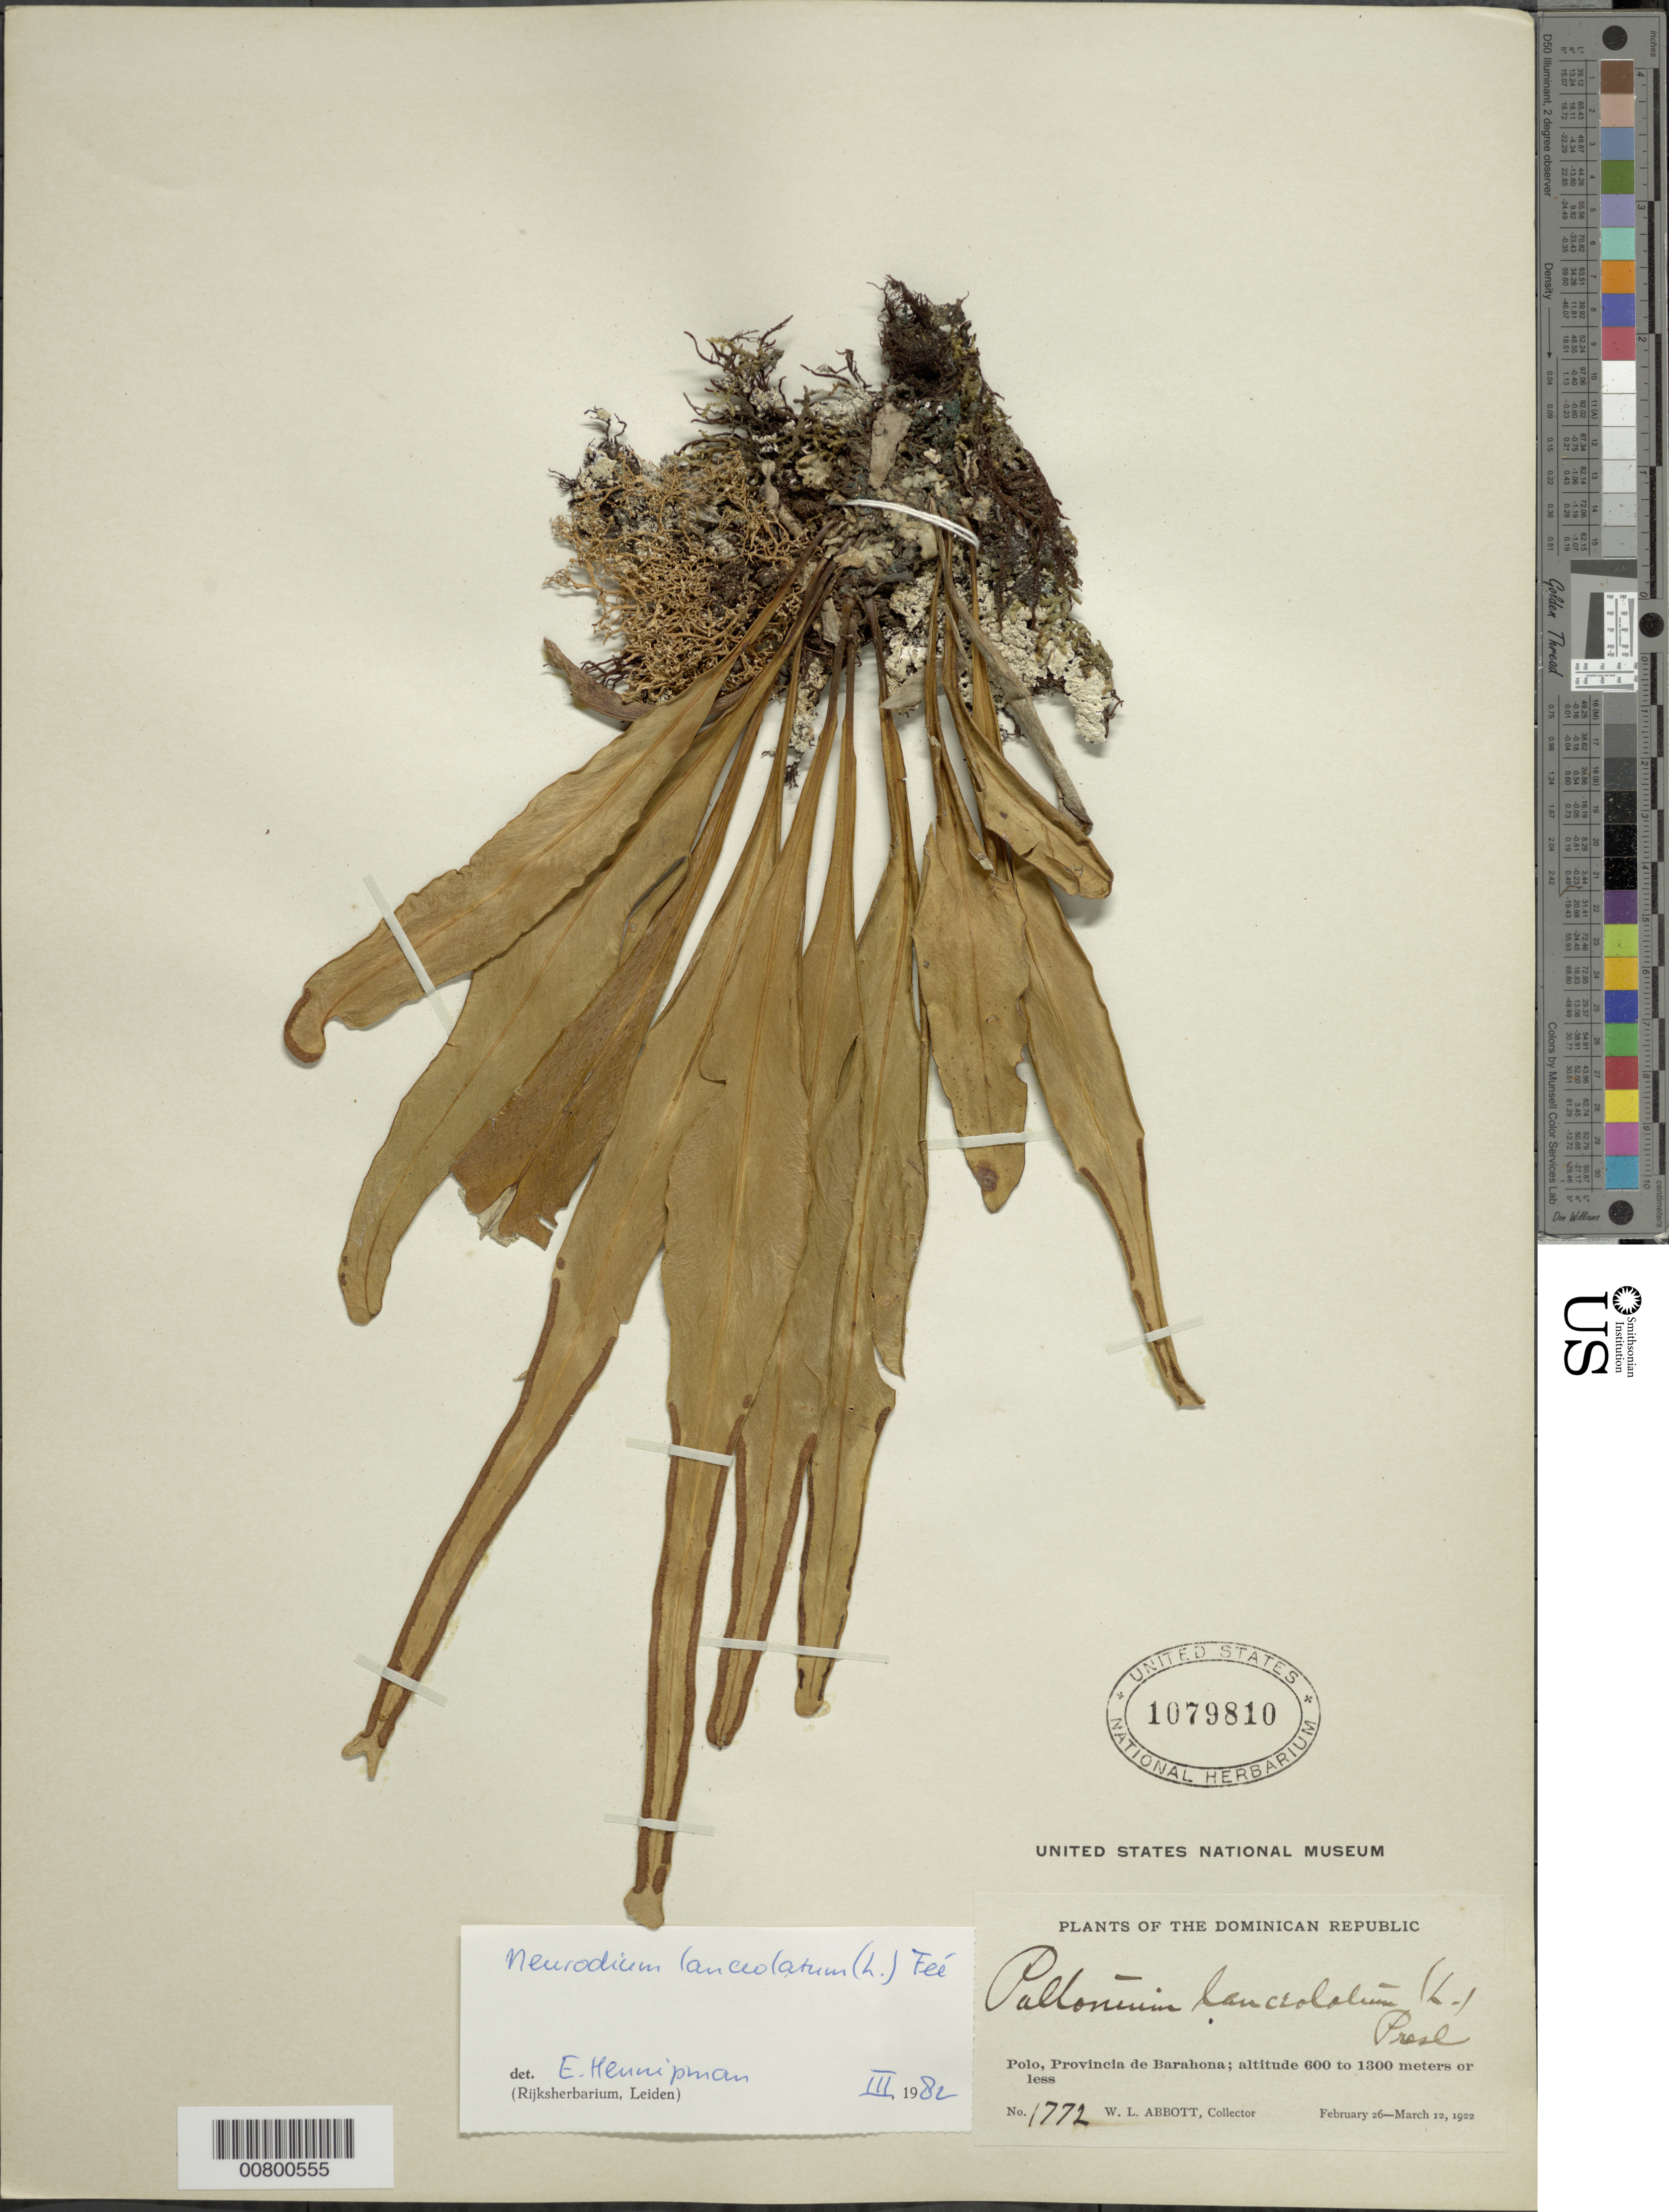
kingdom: Plantae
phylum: Tracheophyta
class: Polypodiopsida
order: Polypodiales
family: Polypodiaceae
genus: Pleopeltis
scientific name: Pleopeltis marginata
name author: A.R. Sm. & Tejero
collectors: W. L. Abbott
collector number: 1772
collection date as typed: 26 Feb 1922 12 Mar 1922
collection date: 1922-02-26/1922-03-12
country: Dominican Republic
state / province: Barahona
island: Hispaniola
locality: Polo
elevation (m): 600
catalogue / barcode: US 1079810